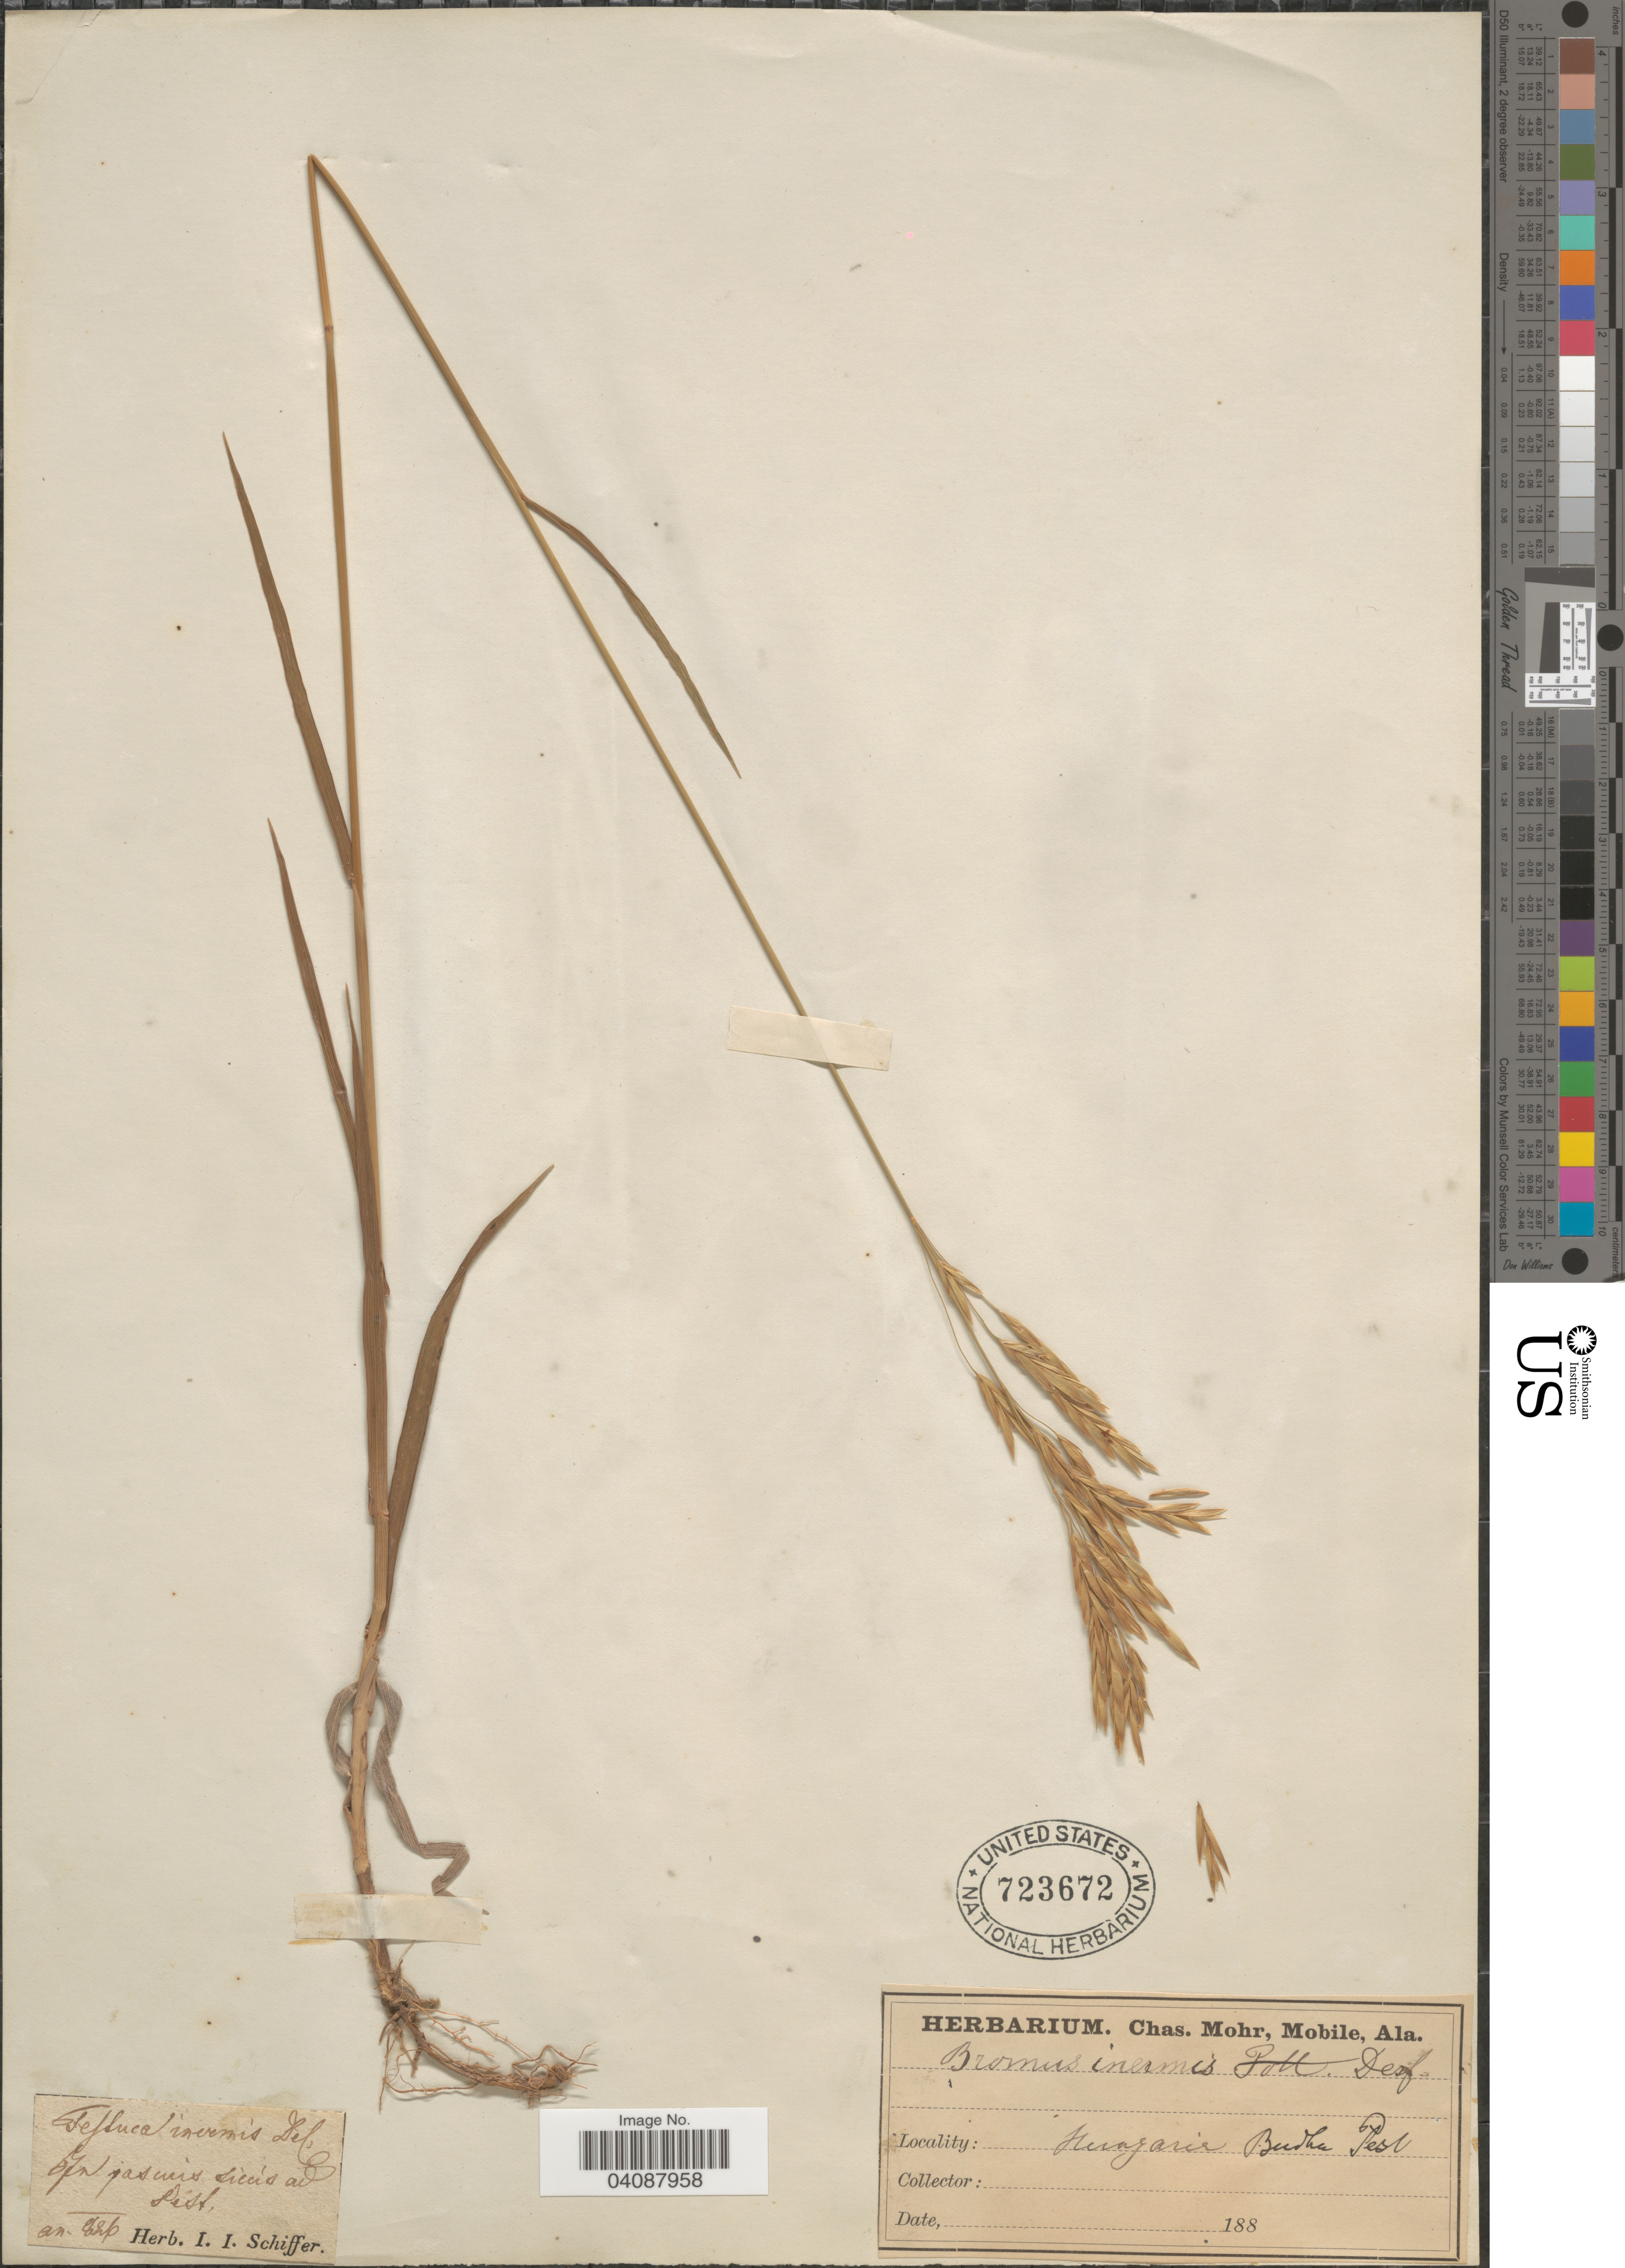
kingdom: Plantae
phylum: Tracheophyta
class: Liliopsida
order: Poales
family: Poaceae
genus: Bromus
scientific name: Bromus inermis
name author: Leyss.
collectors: Ex herb. I. I. Schiffer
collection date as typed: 188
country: Hungary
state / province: Pest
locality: In pascuis siccis ad Pest. Budha.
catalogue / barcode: US 723672